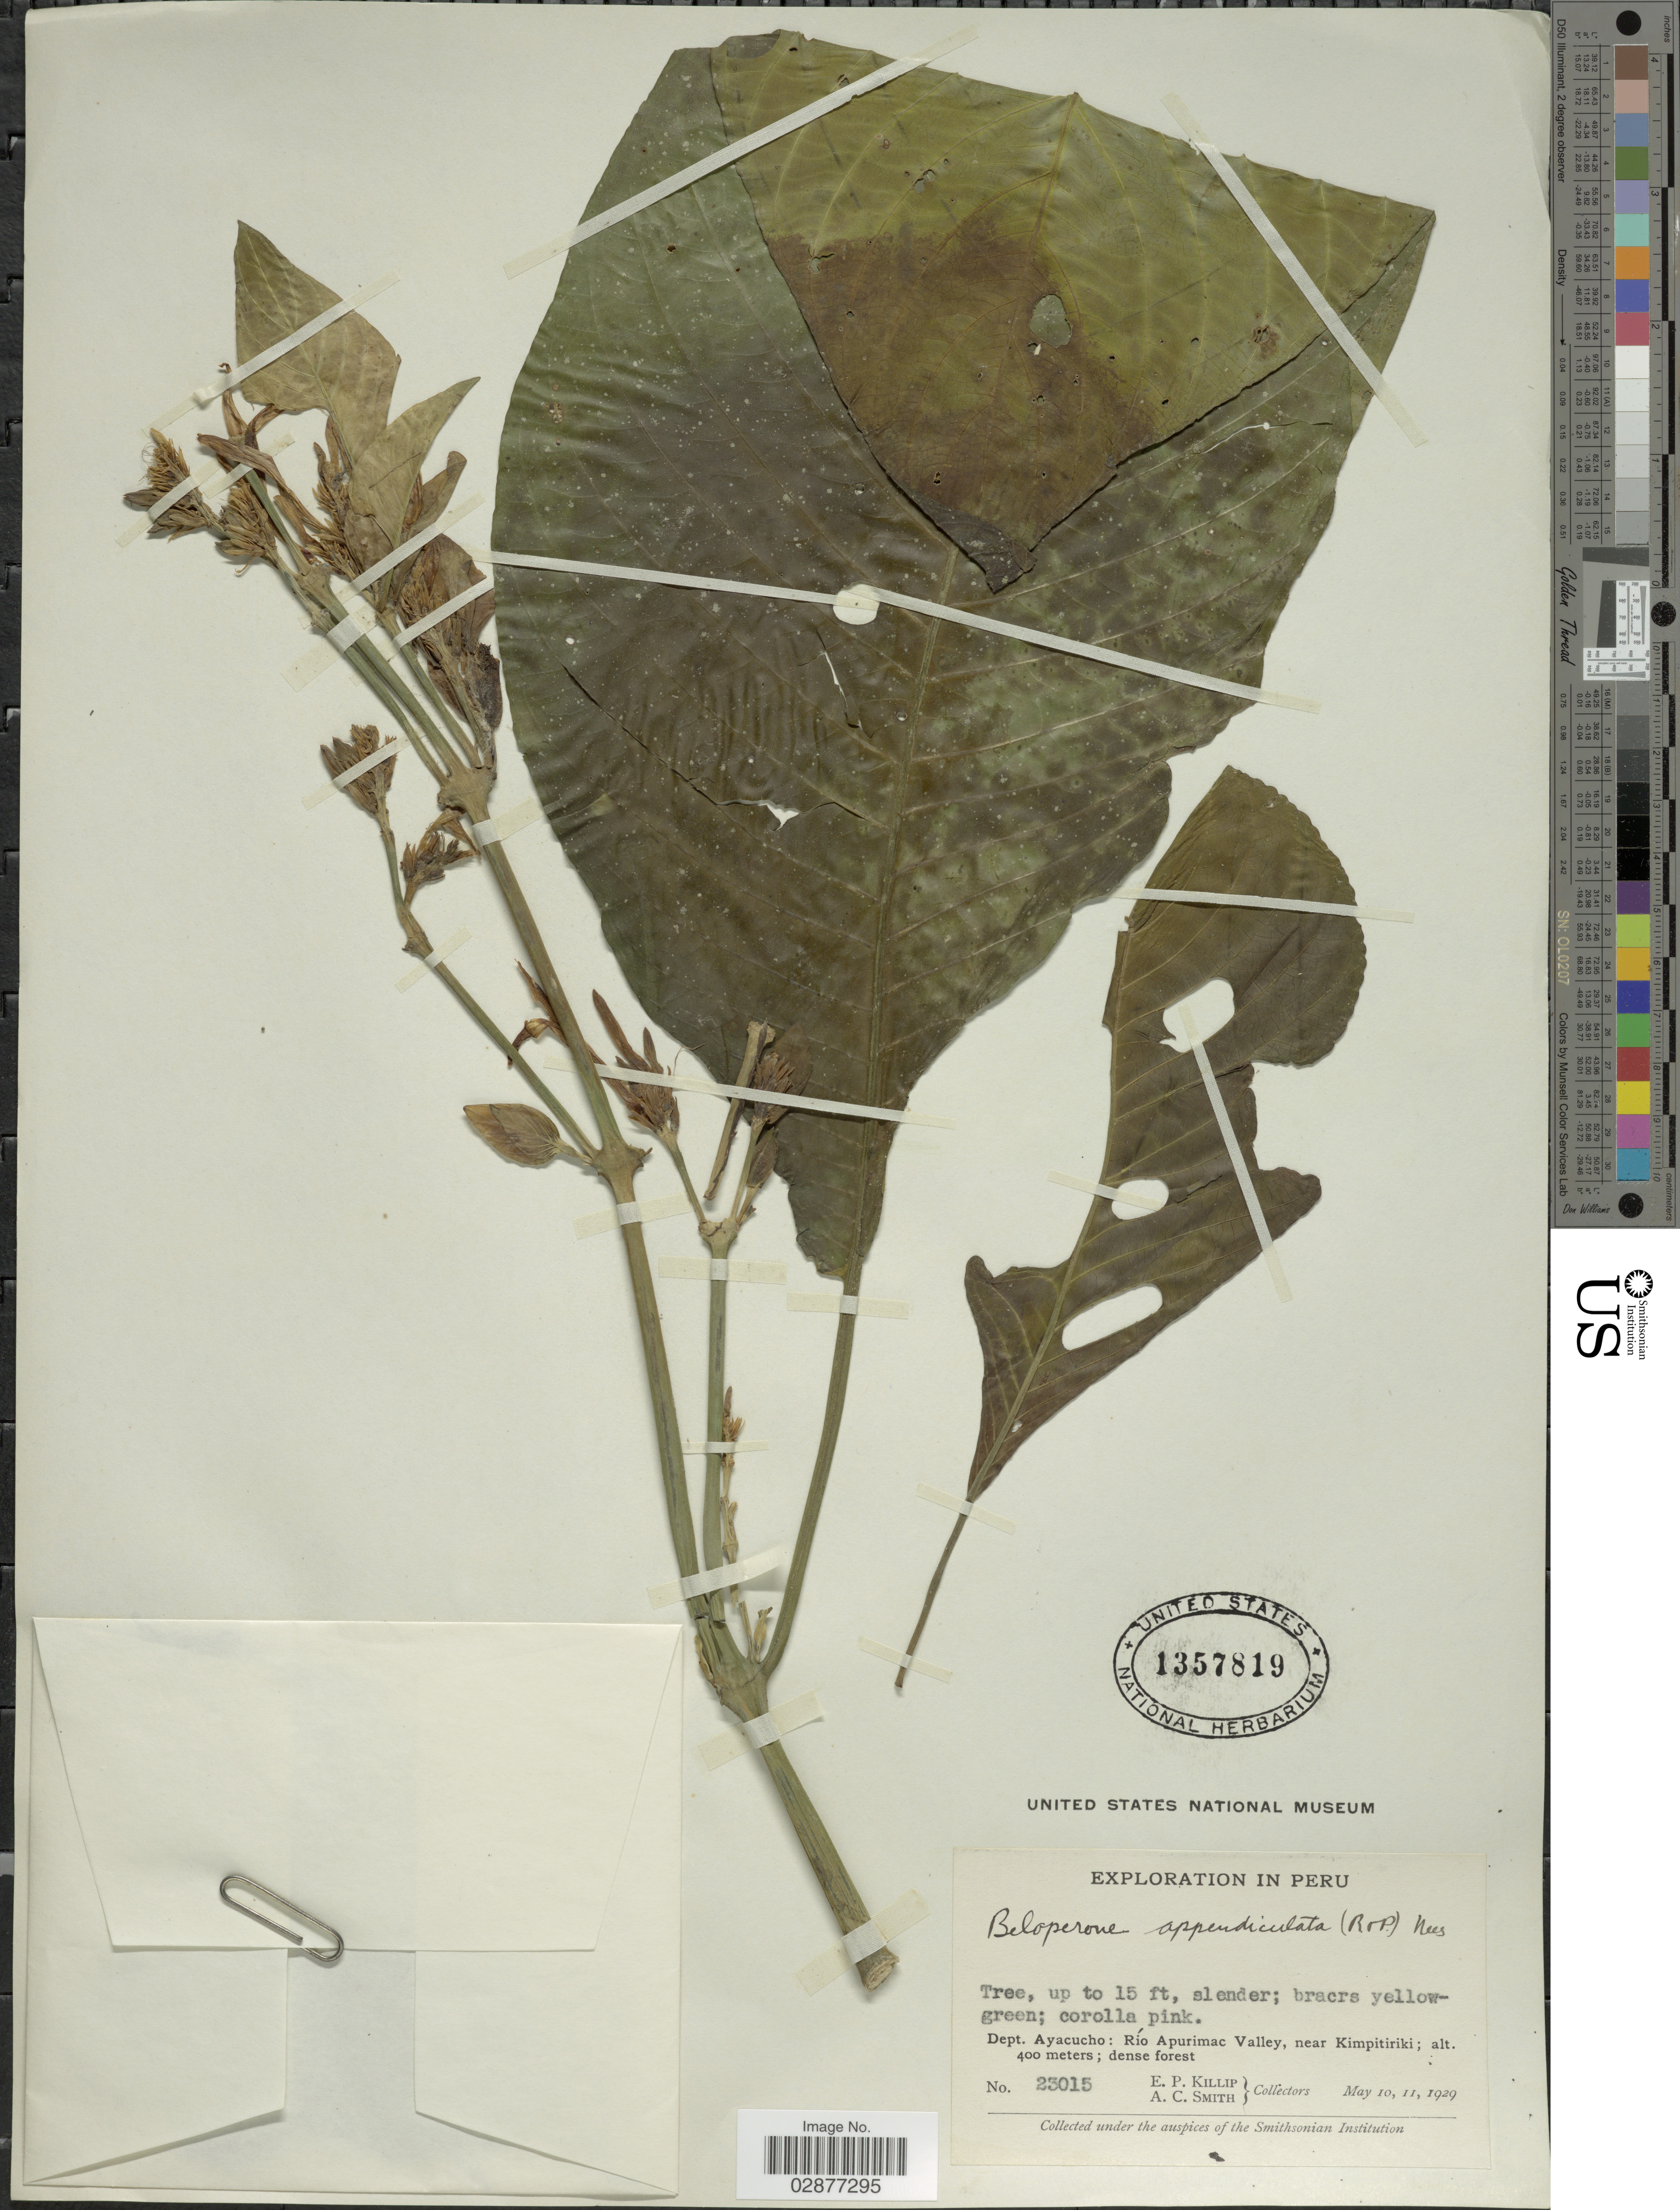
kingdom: Plantae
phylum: Tracheophyta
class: Magnoliopsida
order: Lamiales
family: Acanthaceae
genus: Justicia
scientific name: Justicia appendiculata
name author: (Ruiz & Pav.) Vahl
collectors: E. P. Killip & A. C. Smith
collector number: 23015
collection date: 1929-05-10/1929-05-11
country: Peru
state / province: Ayacucho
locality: Dept. Ayacucho: Río Apurimac Valley, near Kimpitiriki.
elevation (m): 400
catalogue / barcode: US 1357819